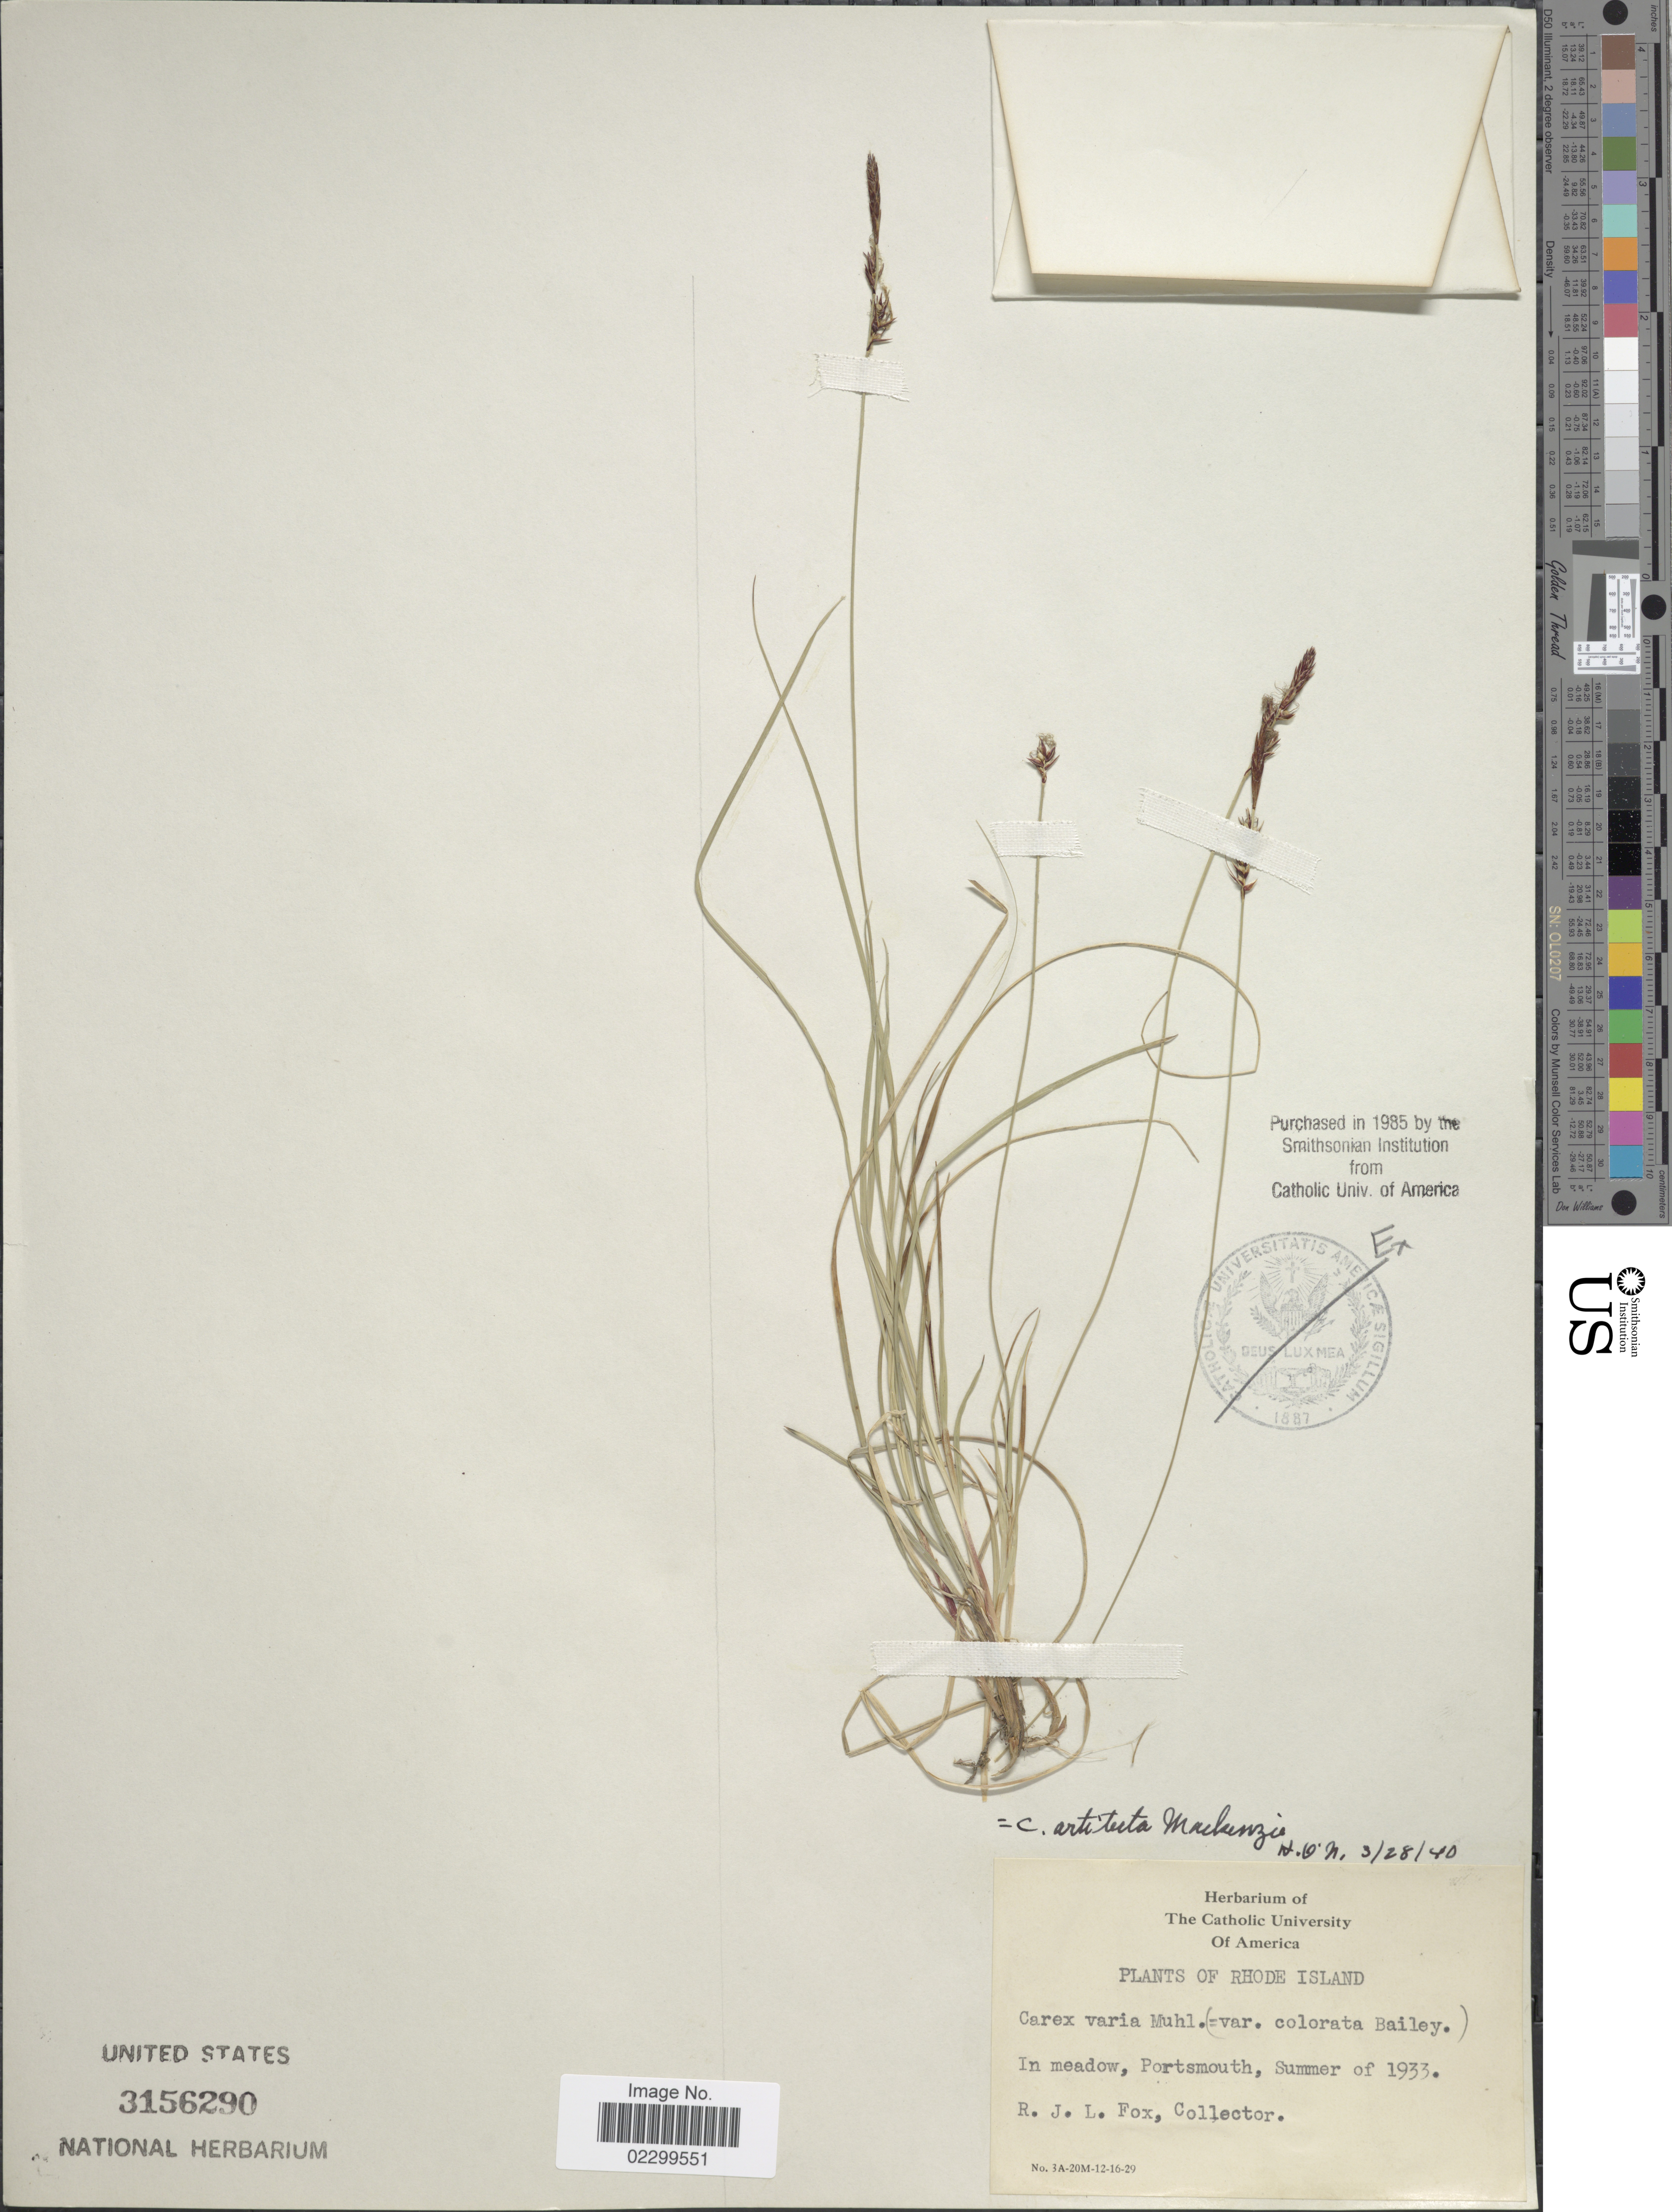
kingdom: Plantae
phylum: Tracheophyta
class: Liliopsida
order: Poales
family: Cyperaceae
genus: Carex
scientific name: Carex albicans var. albicans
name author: Willd. ex Spreng.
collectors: R. Fox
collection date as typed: Summer of 1933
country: United States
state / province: Rhode Island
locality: In meadow, Portsmouth.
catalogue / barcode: US 3156290